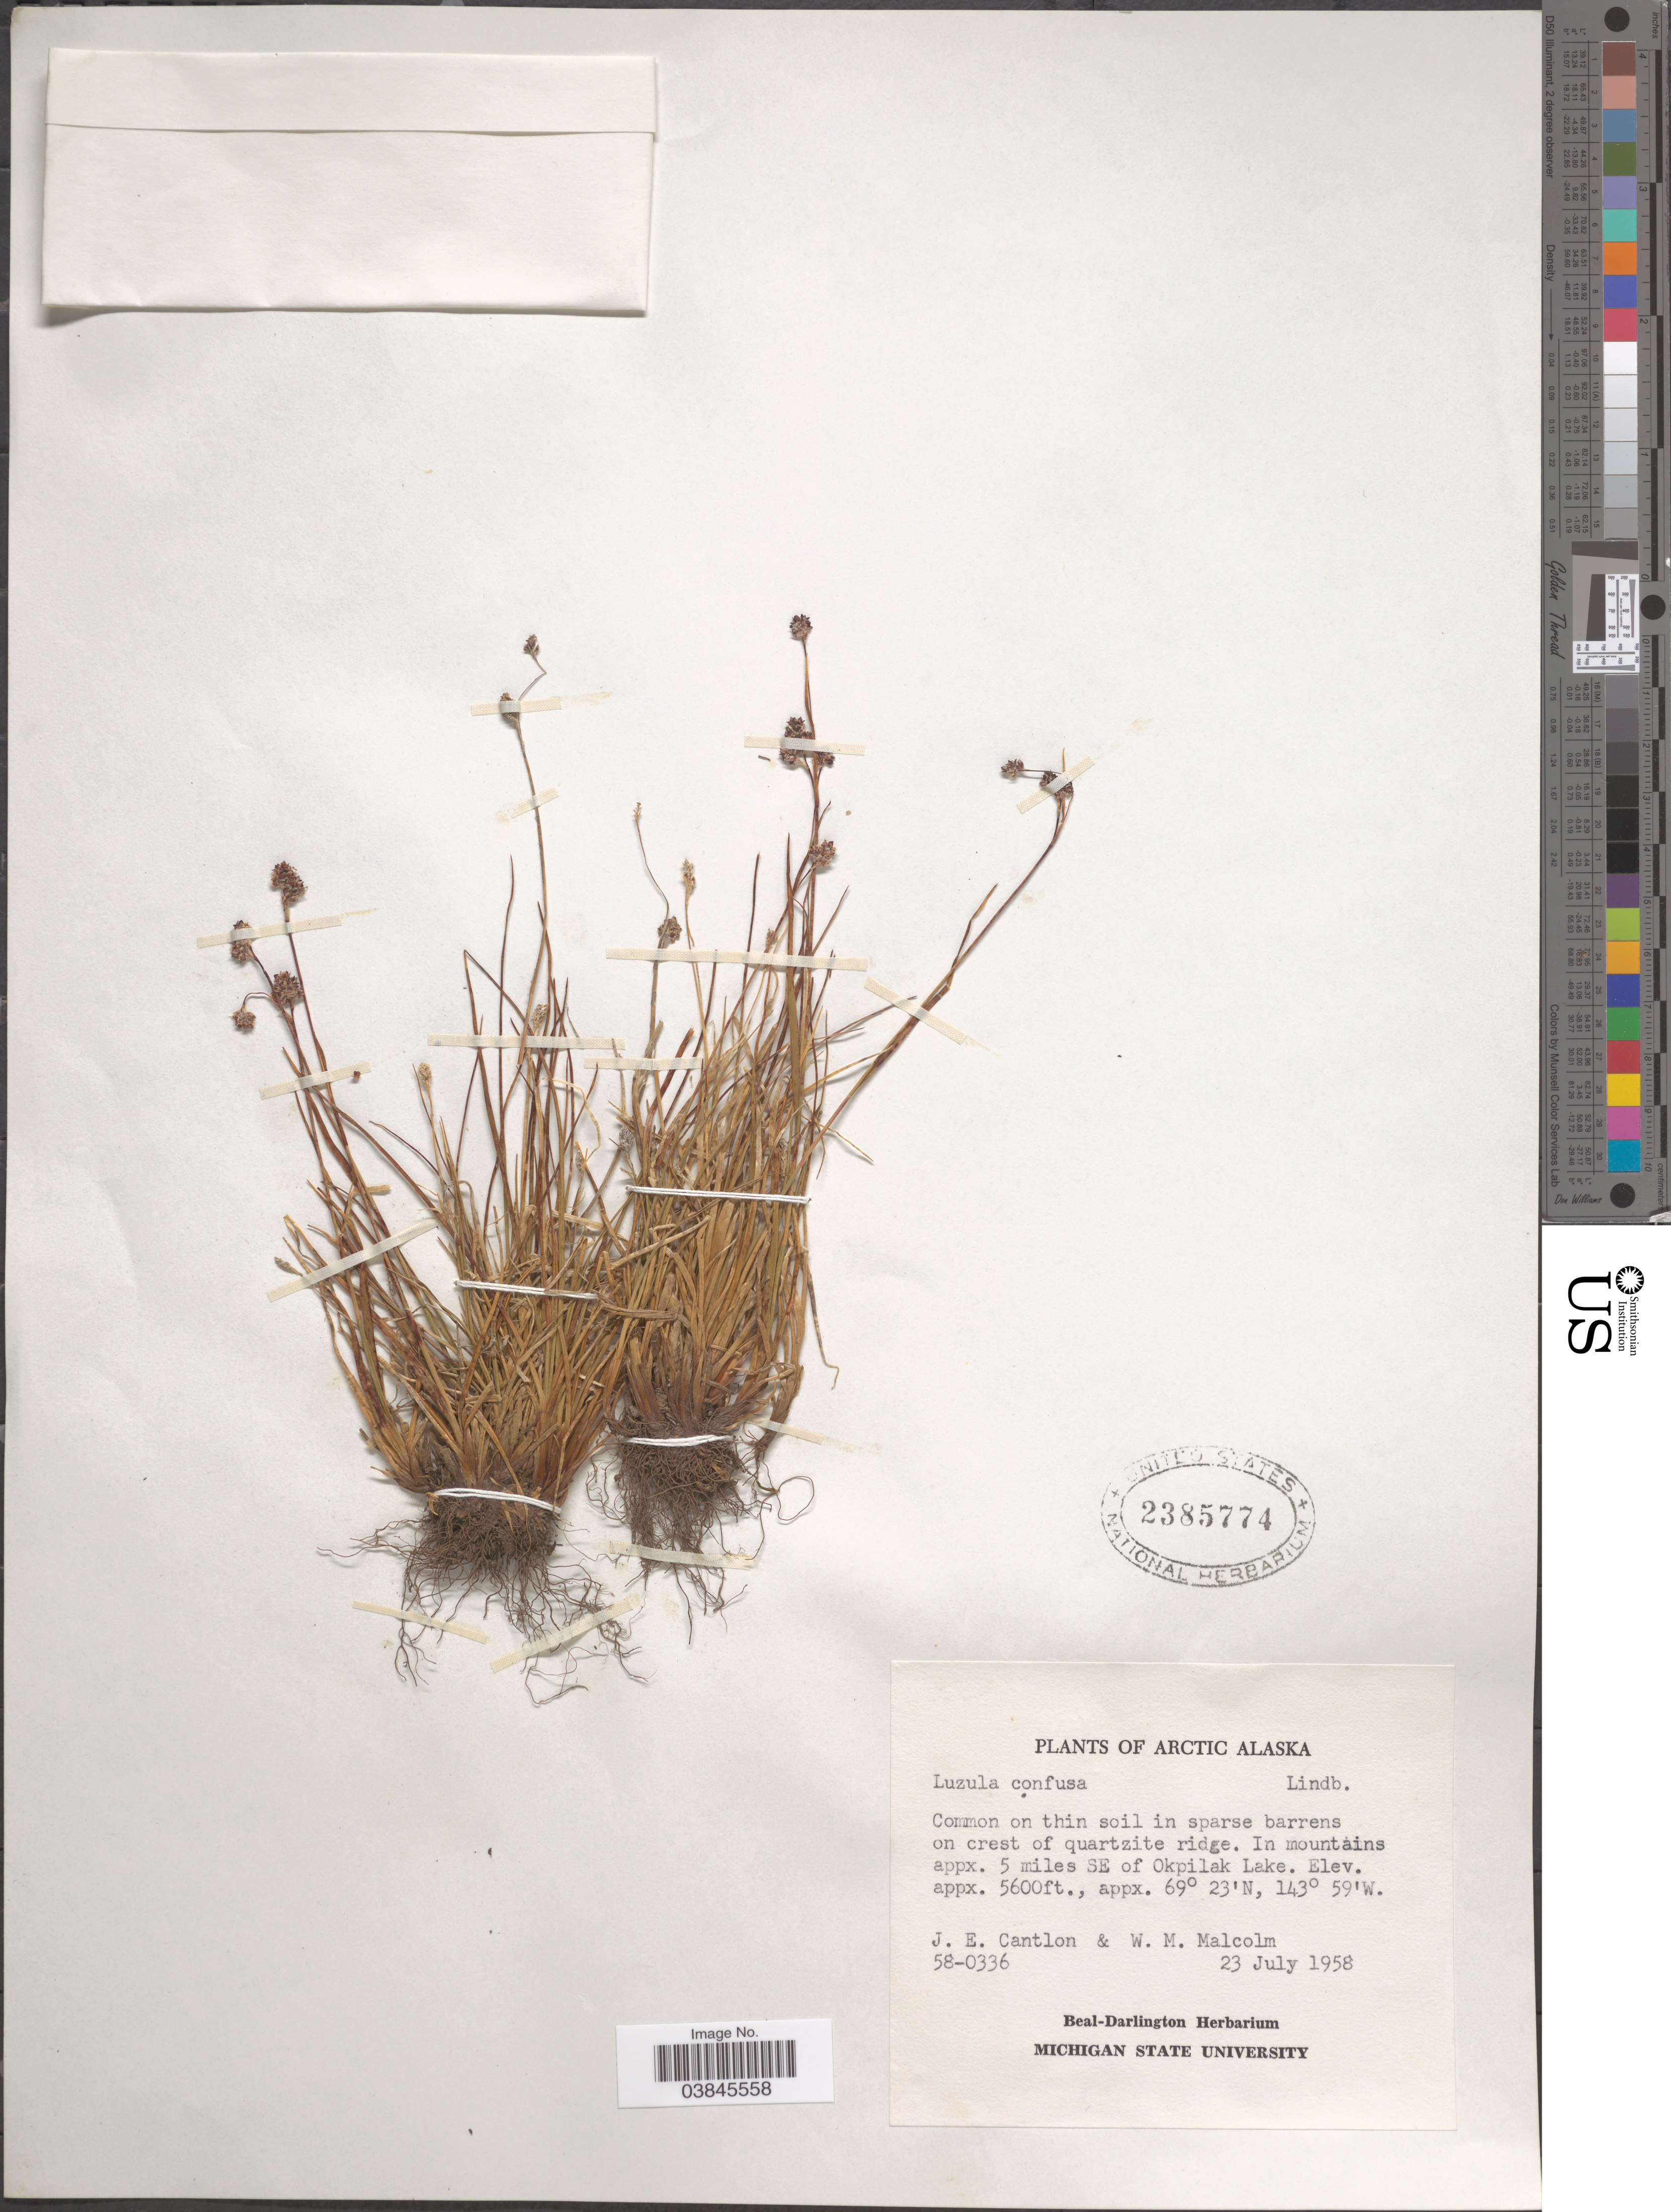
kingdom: Plantae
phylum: Tracheophyta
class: Liliopsida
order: Poales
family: Juncaceae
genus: Luzula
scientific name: Luzula confusa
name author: Lindeb.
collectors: J. Cantlon & W. Malcolm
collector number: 58-0336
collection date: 1958-07-23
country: United States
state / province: Alaska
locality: Arctic Alaska. On thin soil in sparse barrens on crest of quartzite ridge. In mountains appx. 5 miles SE of Okpilak Lake.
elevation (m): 1707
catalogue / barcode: US 2385774